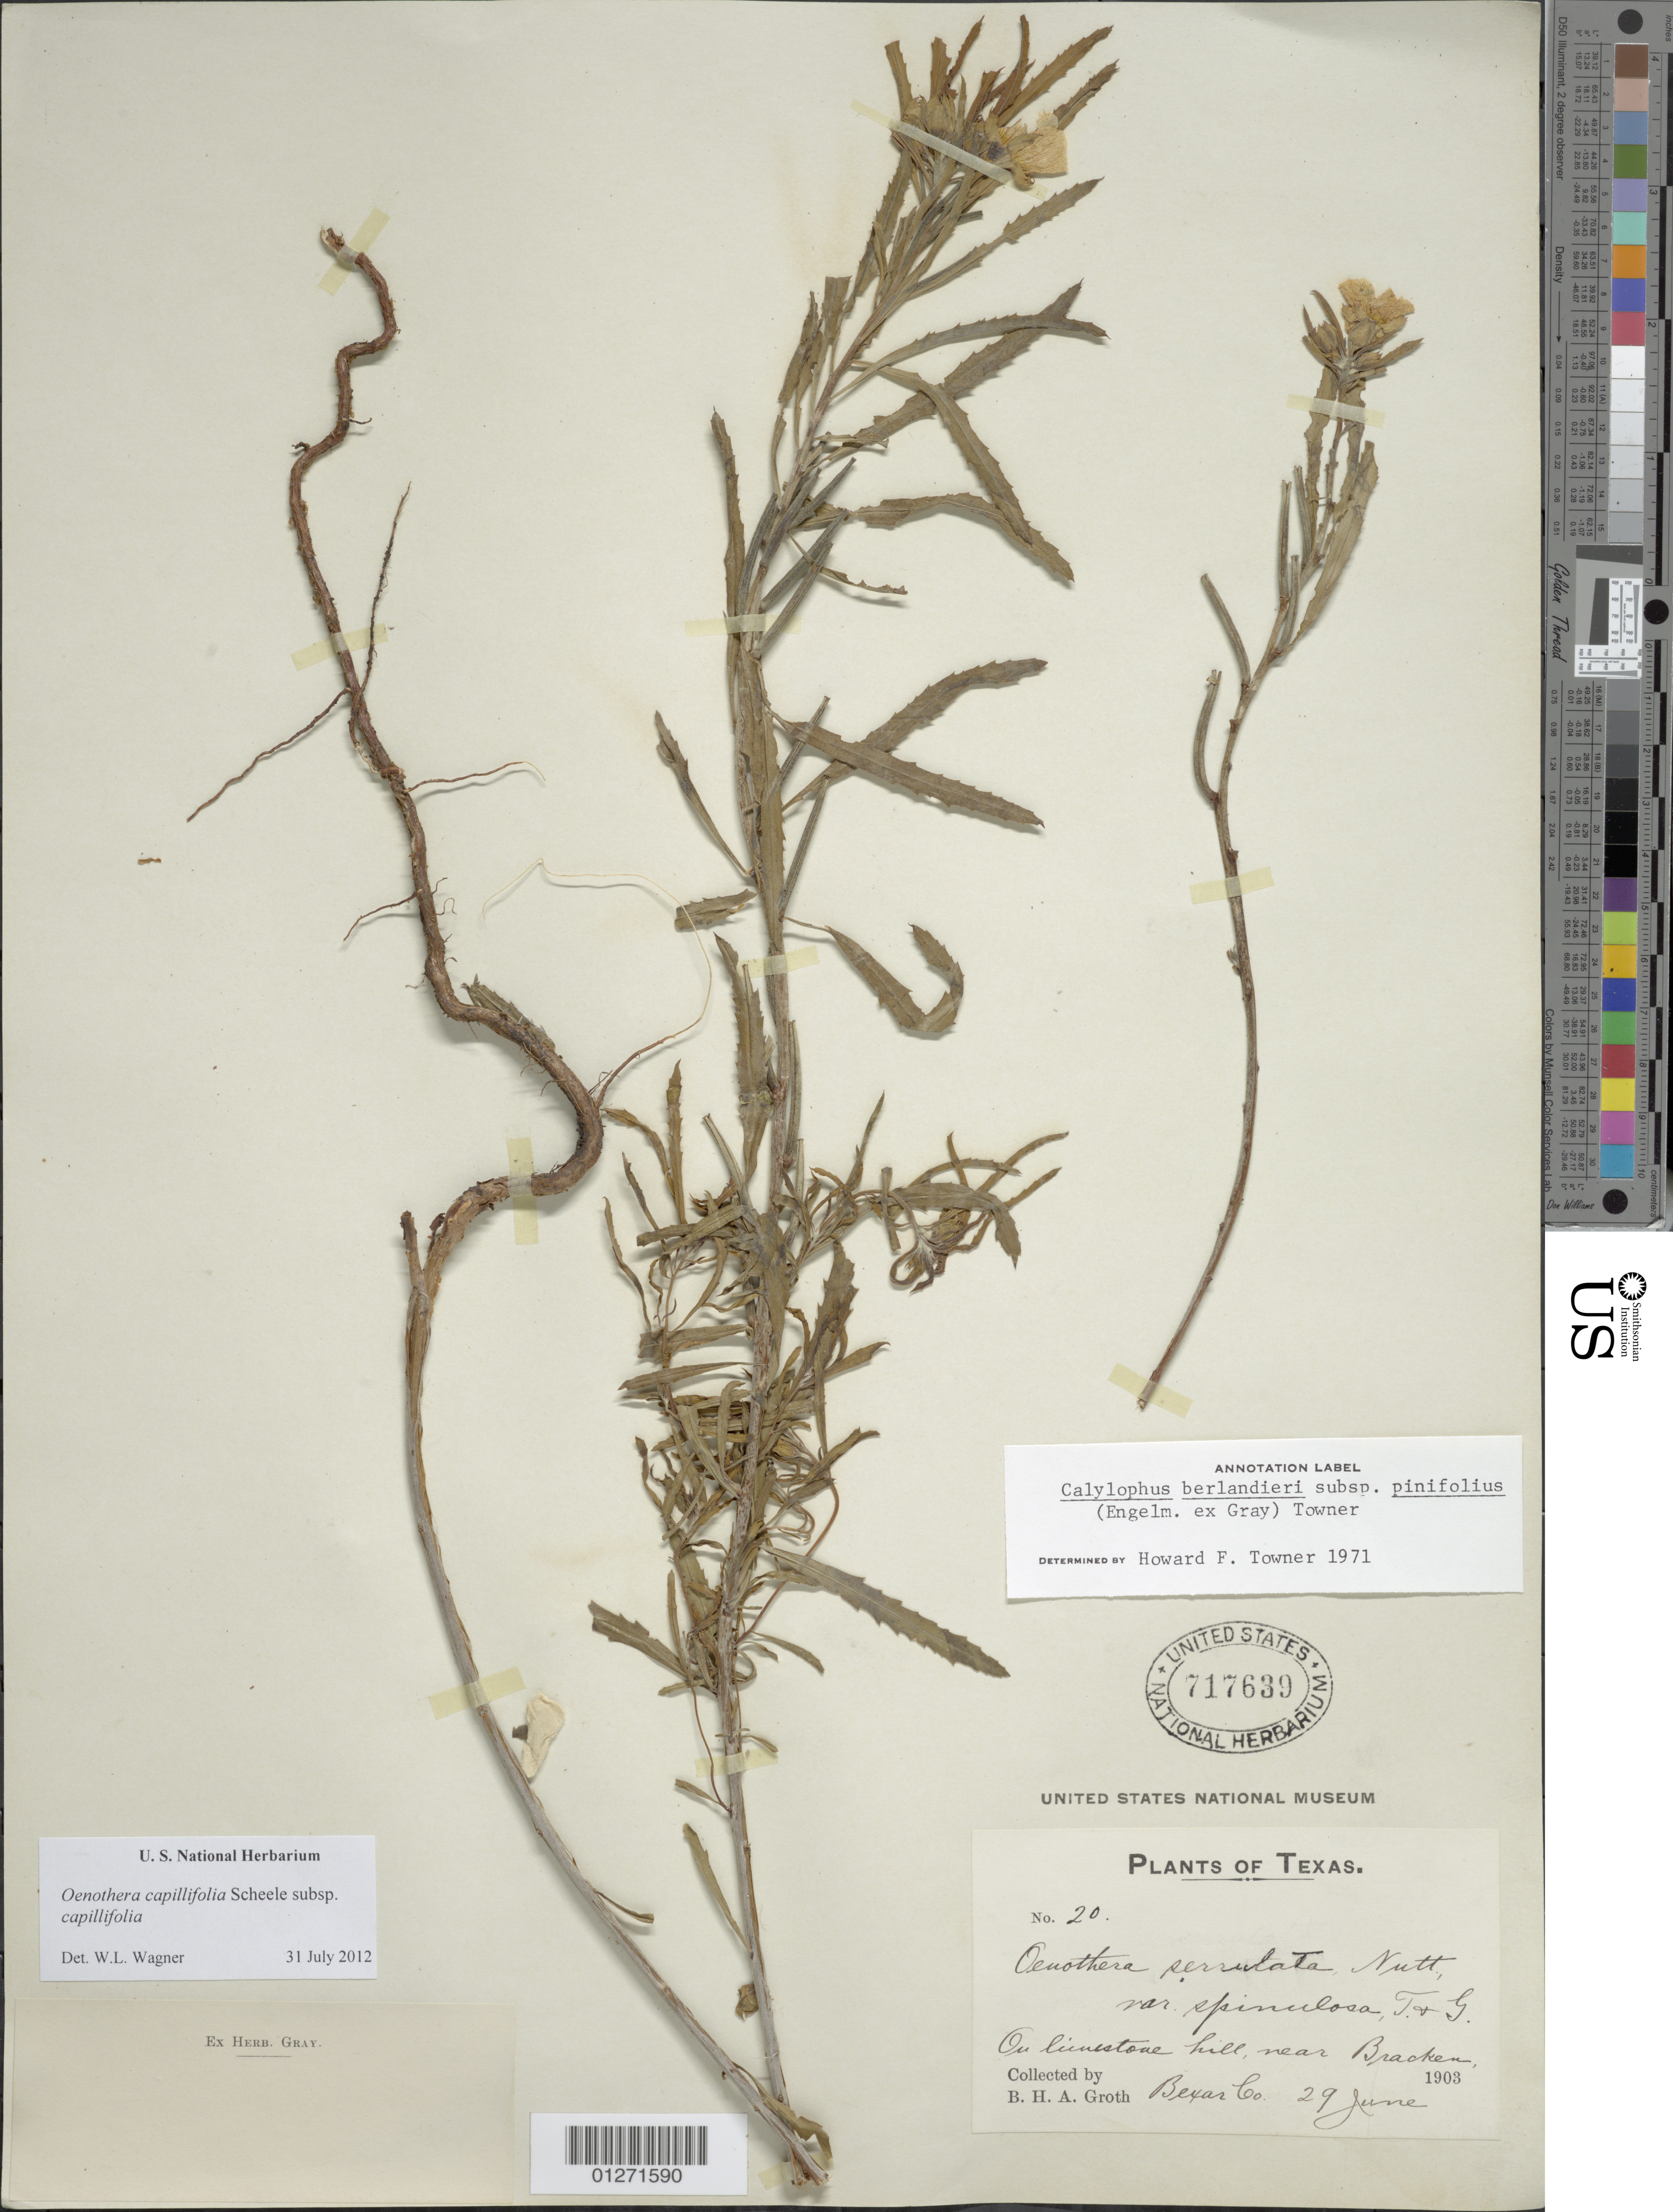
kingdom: Plantae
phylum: Tracheophyta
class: Magnoliopsida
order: Myrtales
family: Onagraceae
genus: Oenothera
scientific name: Oenothera capillifolia subsp. capillifolia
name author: Scheele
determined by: Wagner, W. L., (BOT), Smithsonian Institution - National Museum of Natural History (UNITED STATES)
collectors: B. Groth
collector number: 20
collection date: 1903-06-29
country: United States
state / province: Texas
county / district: Bexar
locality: On limestone hill, near Bracken, Bexar Co.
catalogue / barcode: US 717639